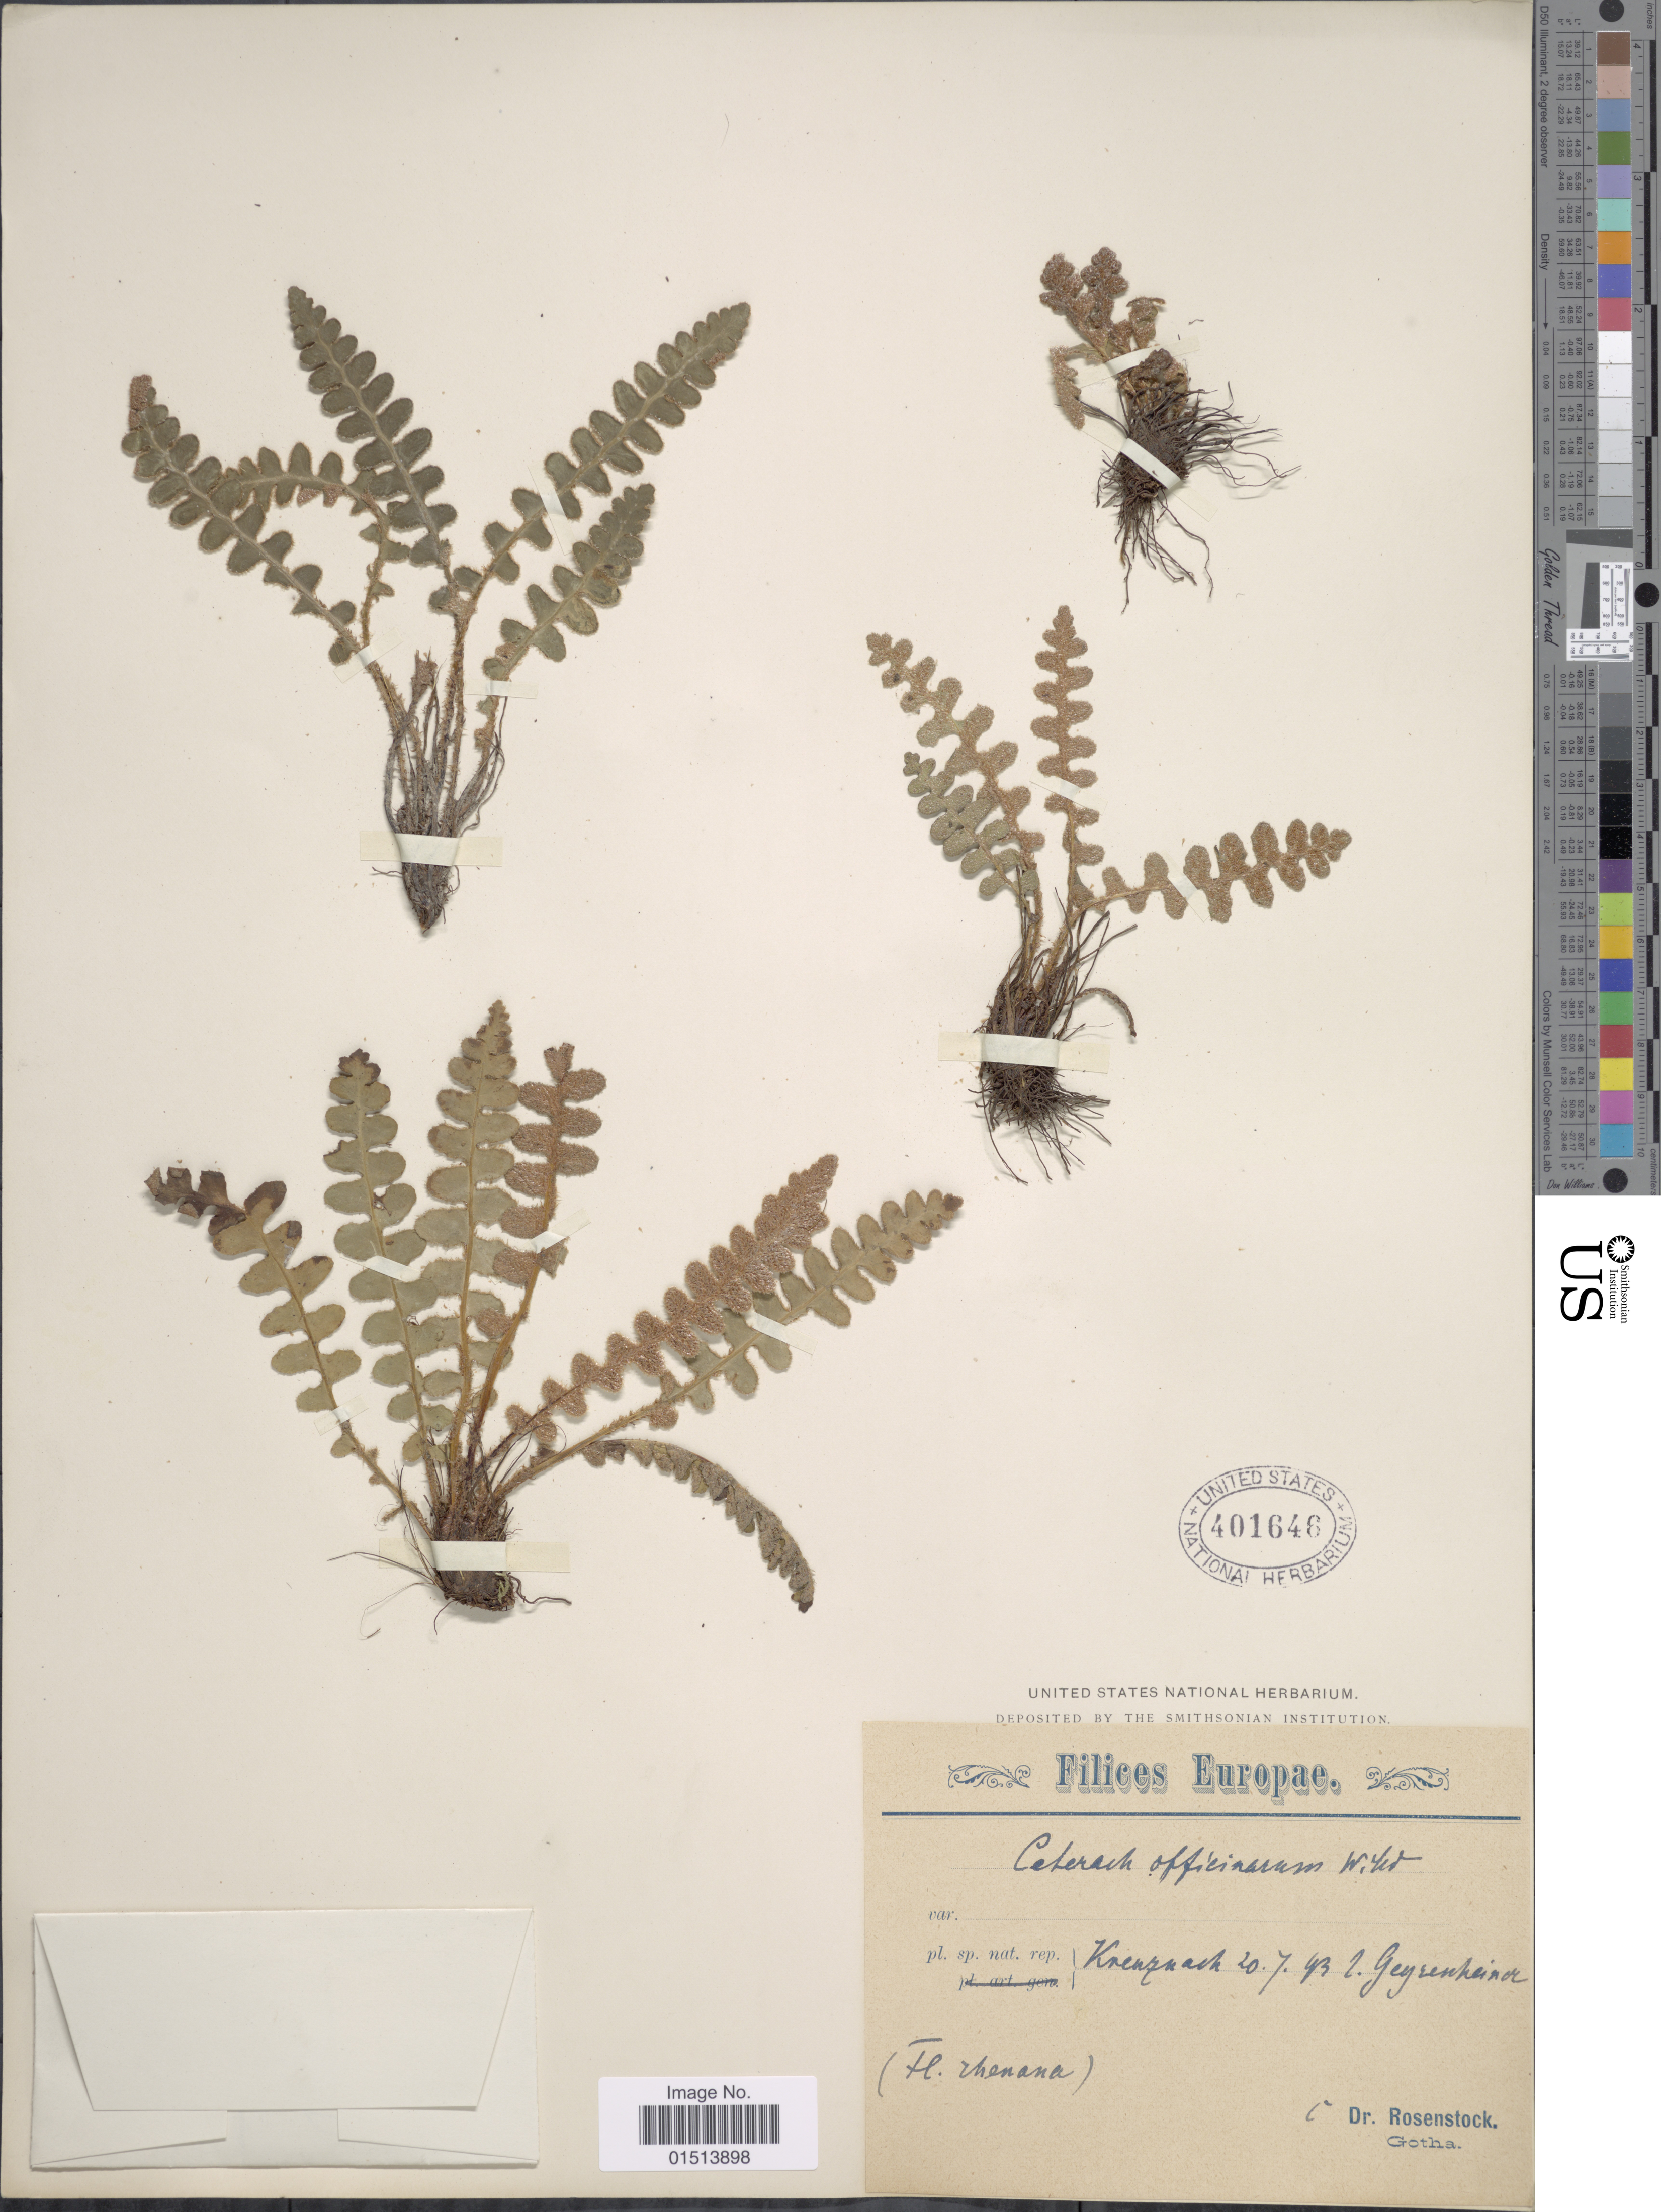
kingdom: Plantae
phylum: Tracheophyta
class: Polypodiopsida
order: Polypodiales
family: Aspleniaceae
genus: Asplenium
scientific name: Asplenium officinarum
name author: DC.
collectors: E. Rosenstock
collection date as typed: Transcribed d/m/y: 20/7/43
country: Germany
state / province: Rhineland-Palatinate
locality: Europae, Geysenheinor, (Fl. rhenana)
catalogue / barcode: US 401648